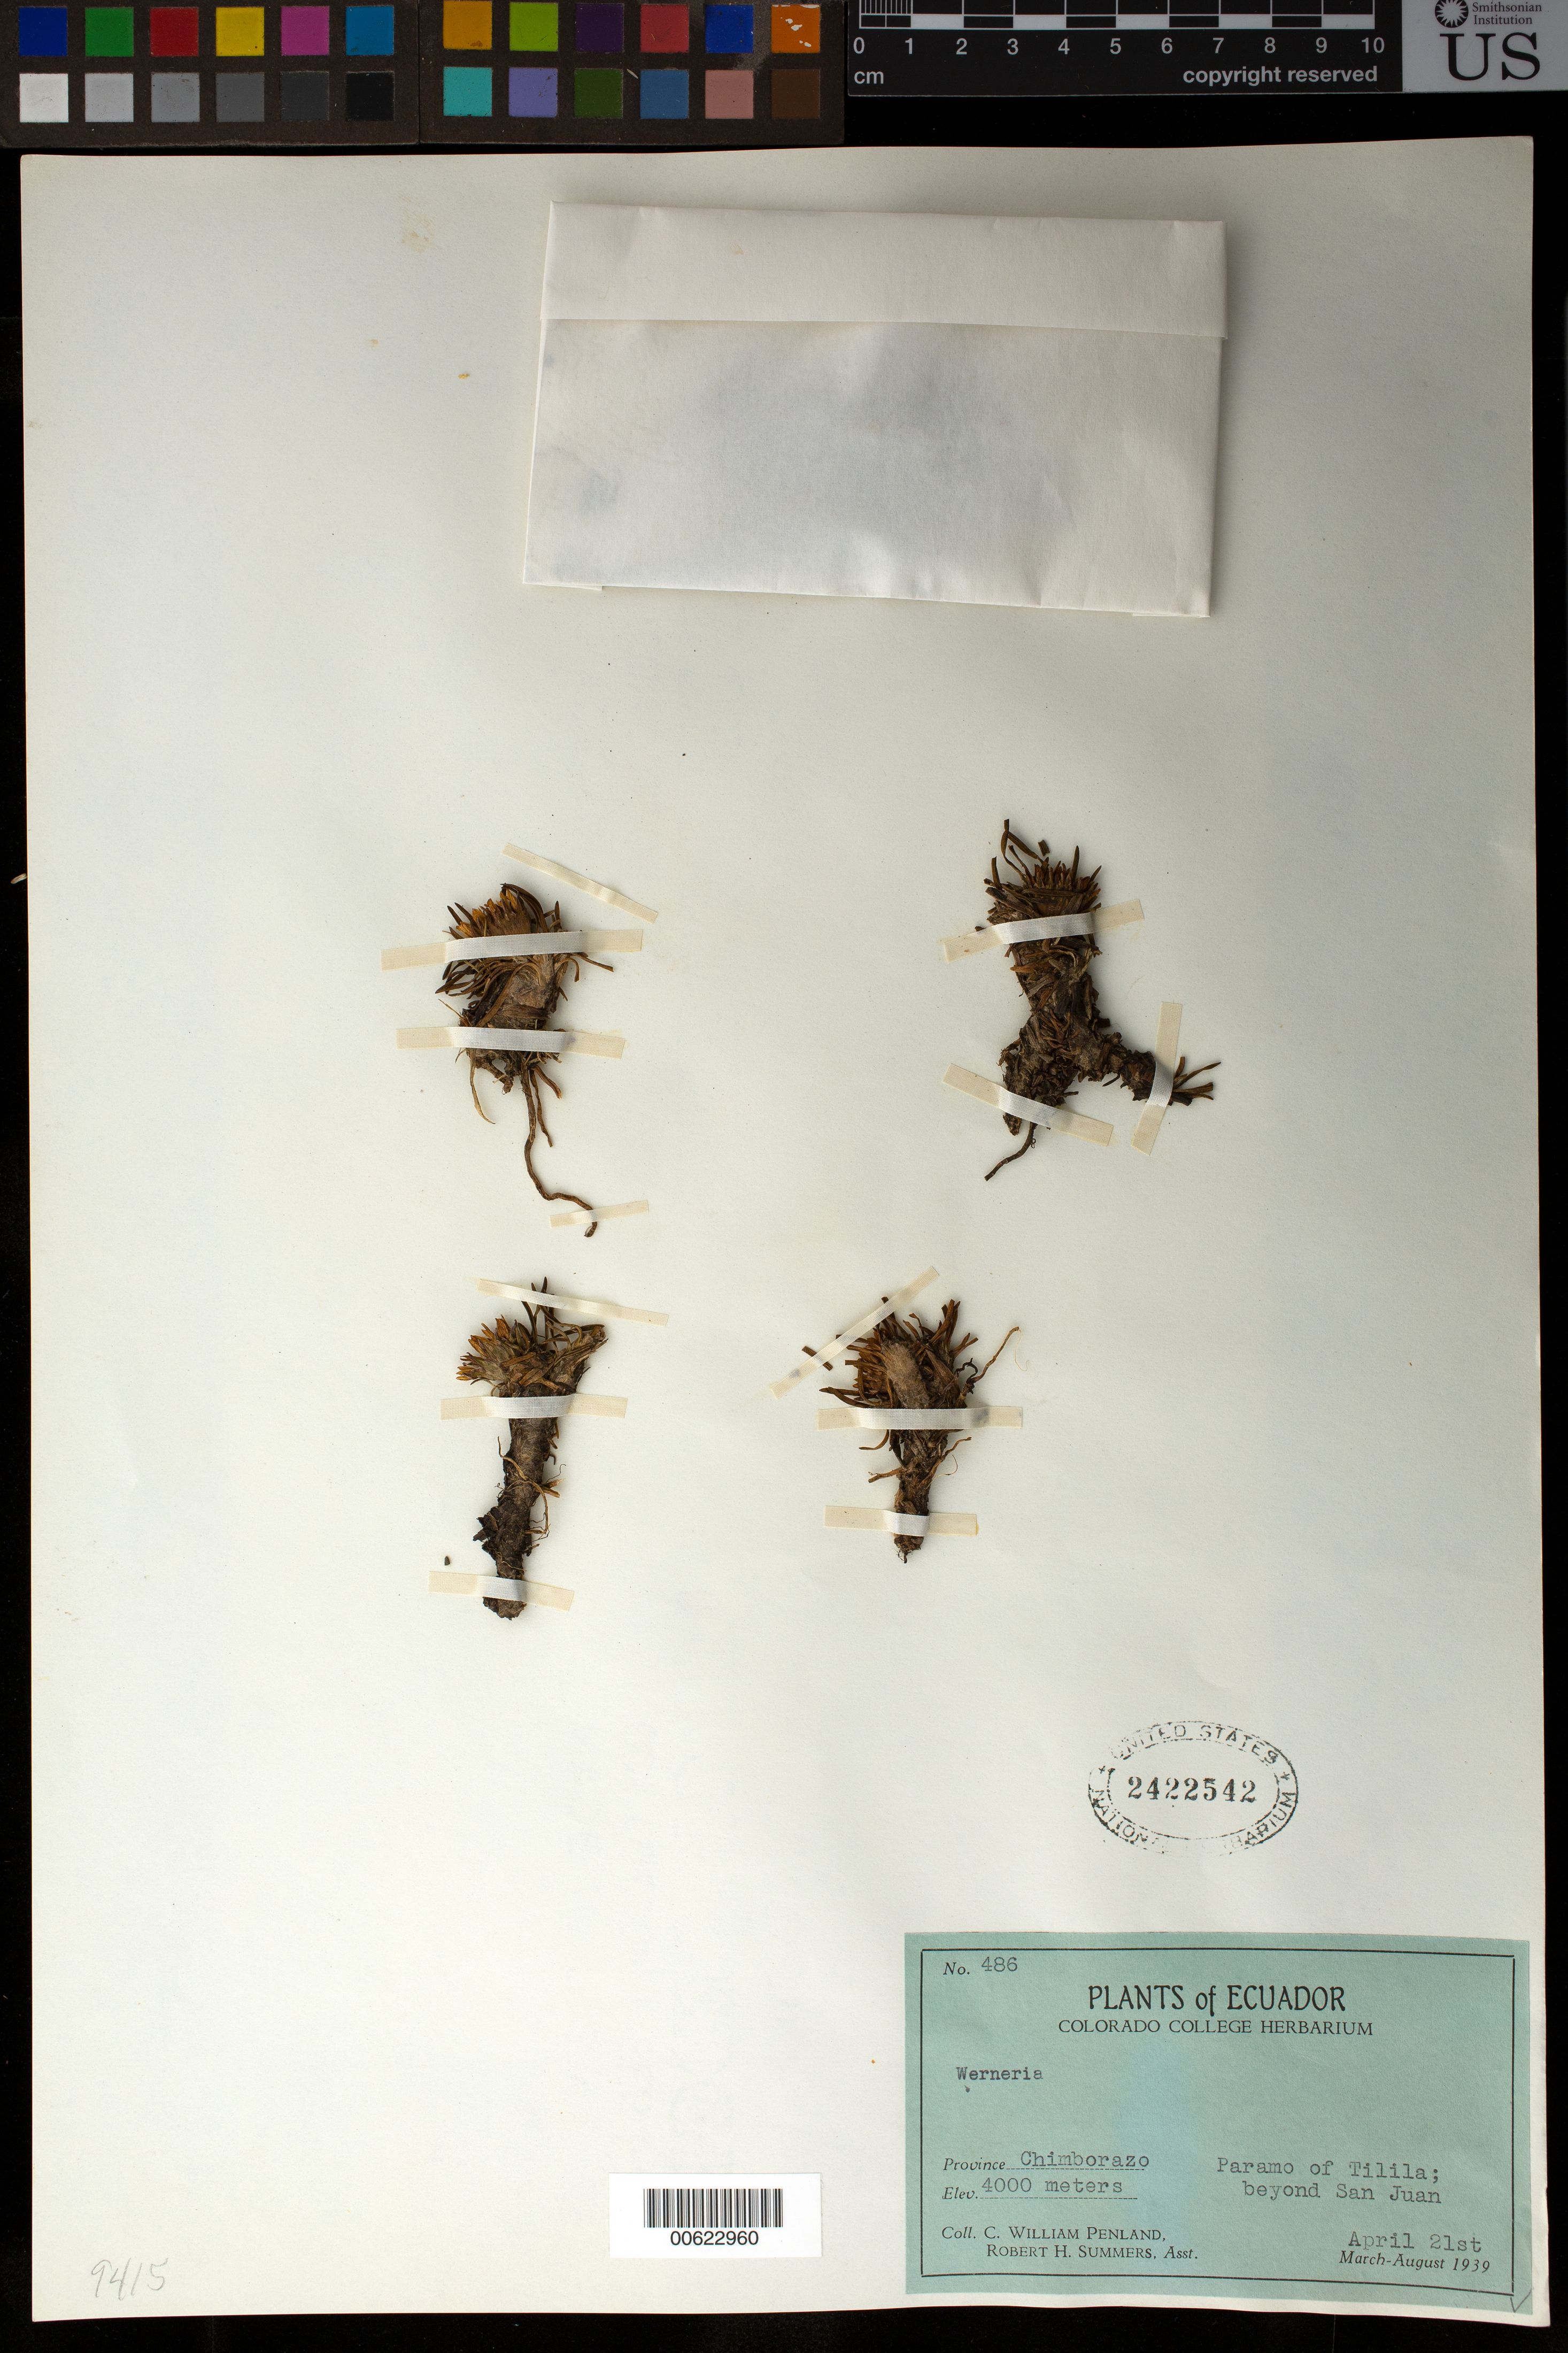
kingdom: Plantae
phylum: Tracheophyta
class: Magnoliopsida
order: Asterales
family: Asteraceae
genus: Werneria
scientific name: Werneria pygmaea complex graminifolia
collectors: C. W. Penland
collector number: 486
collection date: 1939-04-21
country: Ecuador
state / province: Chimborazo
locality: Páramo of Tilila; beyond San Juan.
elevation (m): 4000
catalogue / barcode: US 2422542